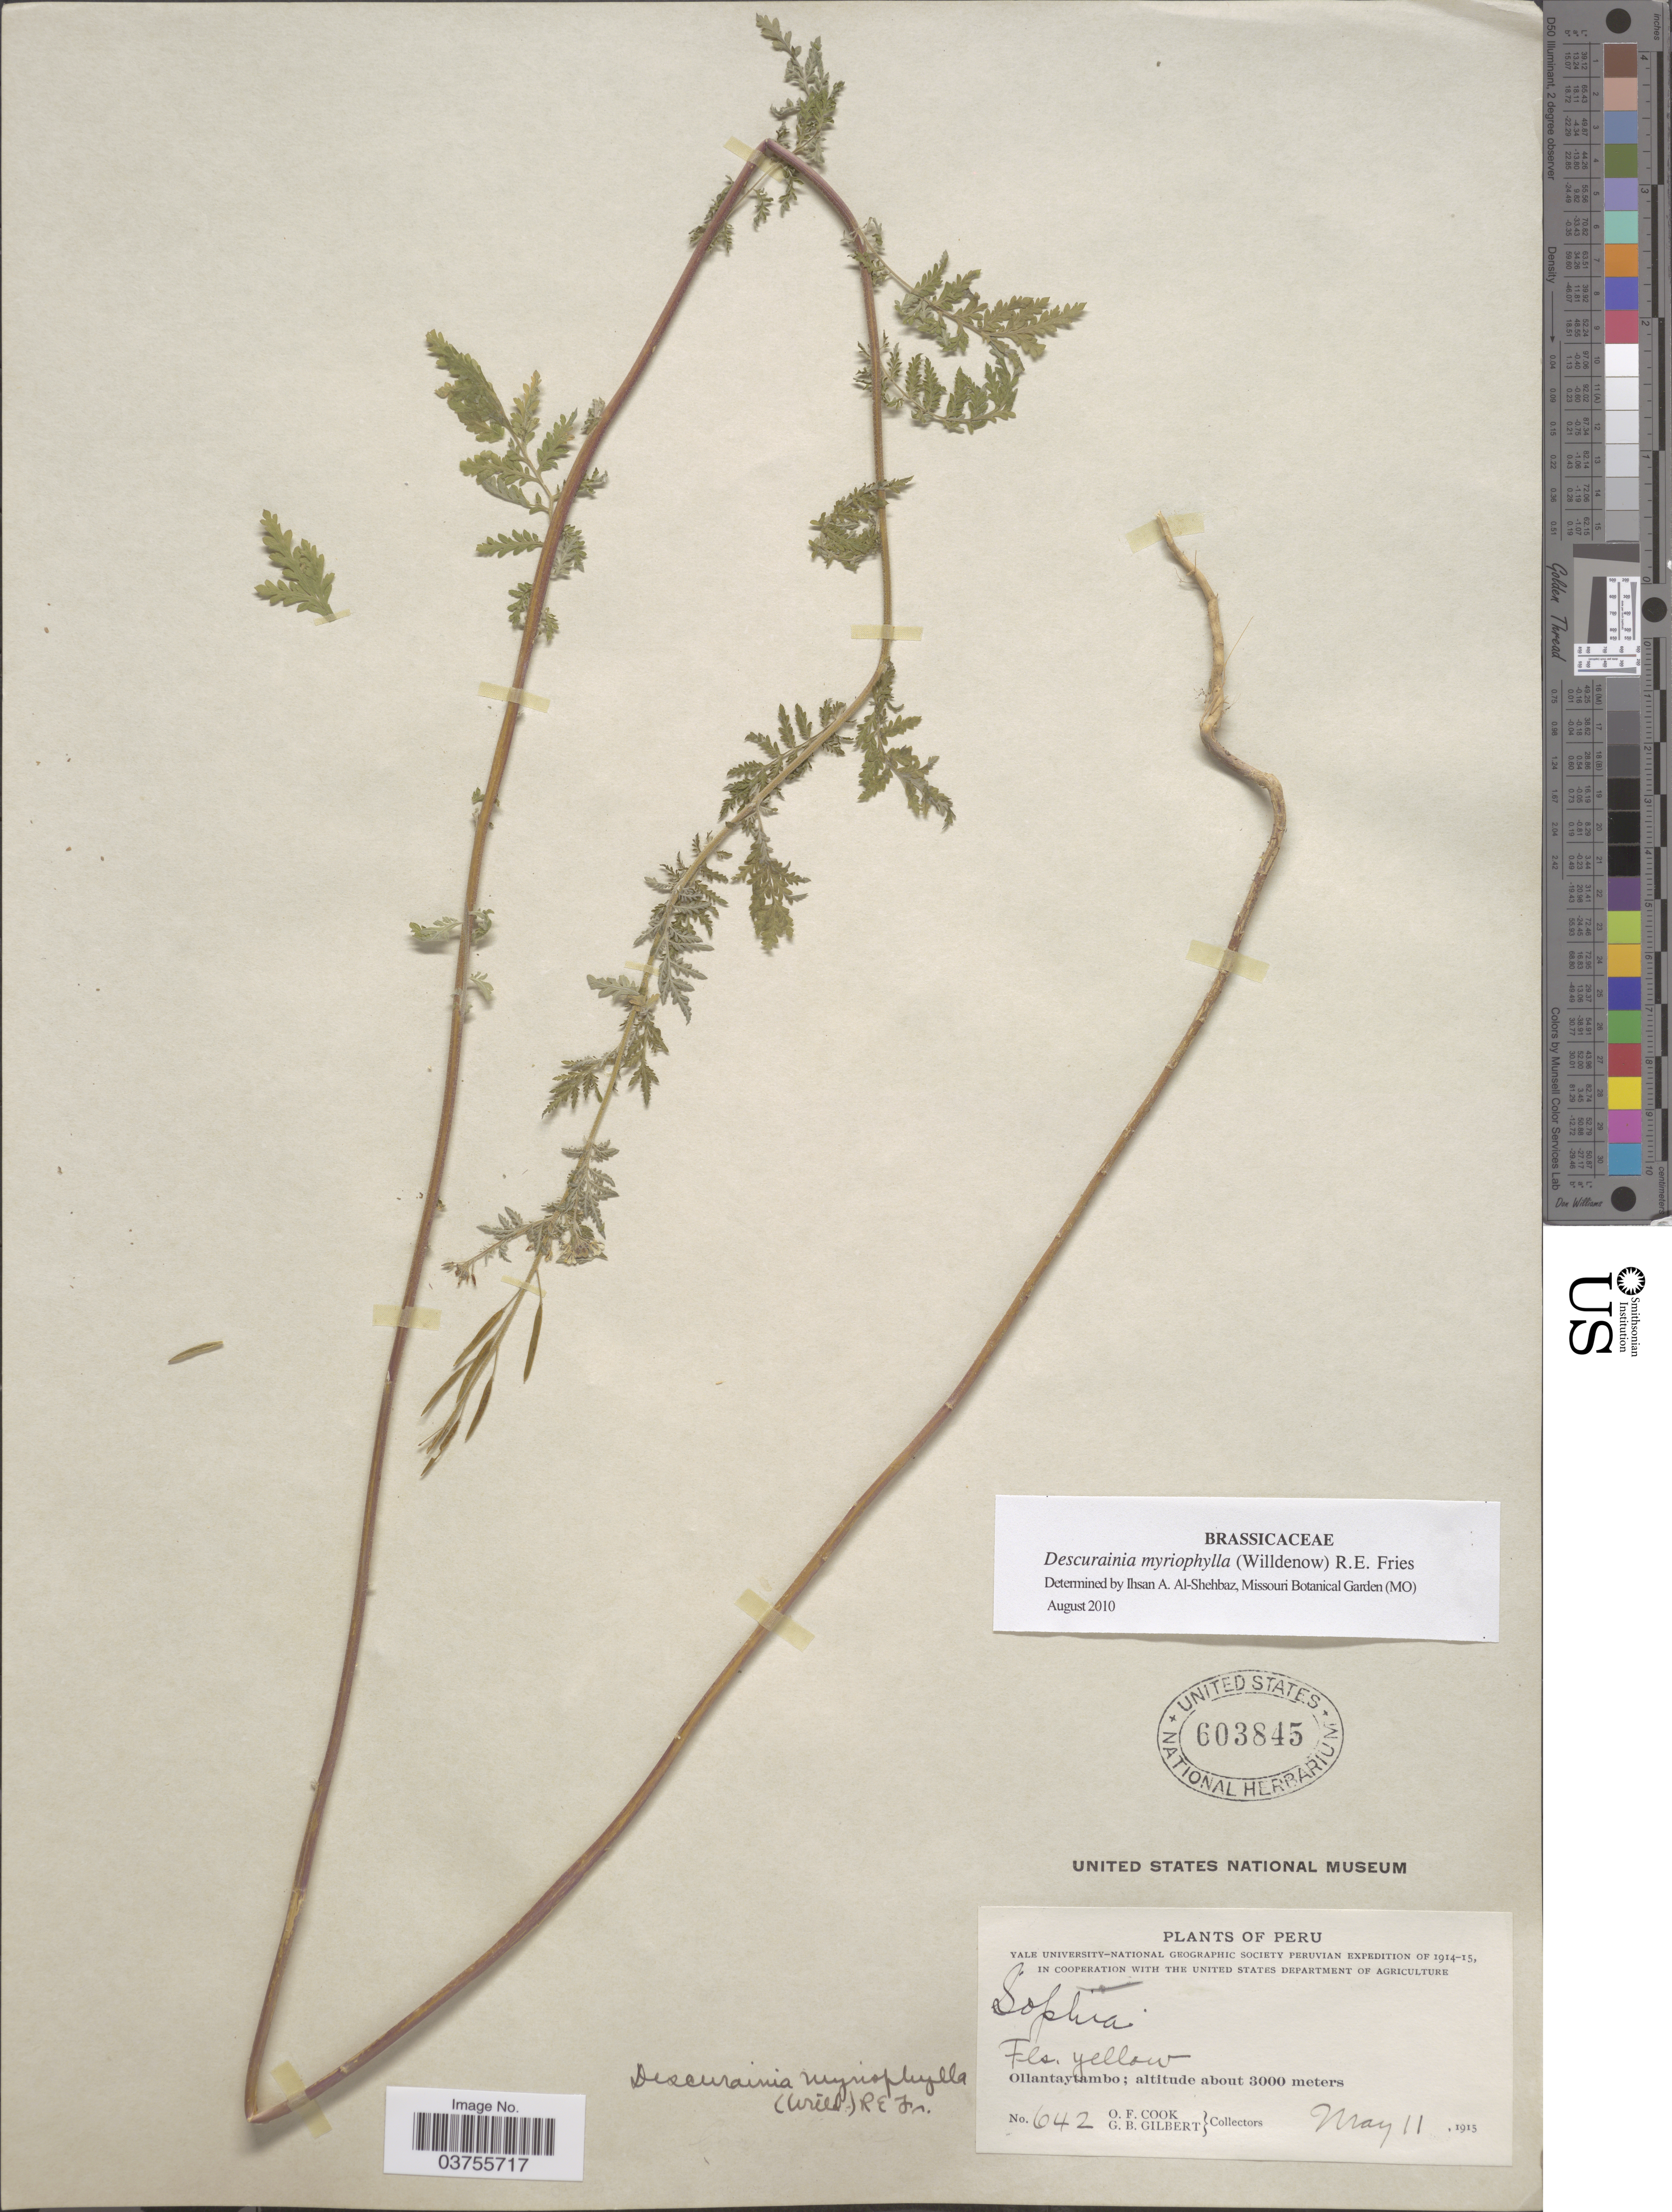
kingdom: Plantae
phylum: Tracheophyta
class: Magnoliopsida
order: Brassicales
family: Brassicaceae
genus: Descurainia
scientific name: Descurainia myriophylla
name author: (Willd.) R.E. Fr.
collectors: O. F. Cook & G. B. Gilbert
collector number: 642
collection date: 1915-05-11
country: Peru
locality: Ollantaytambo.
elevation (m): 3000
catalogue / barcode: US 603845